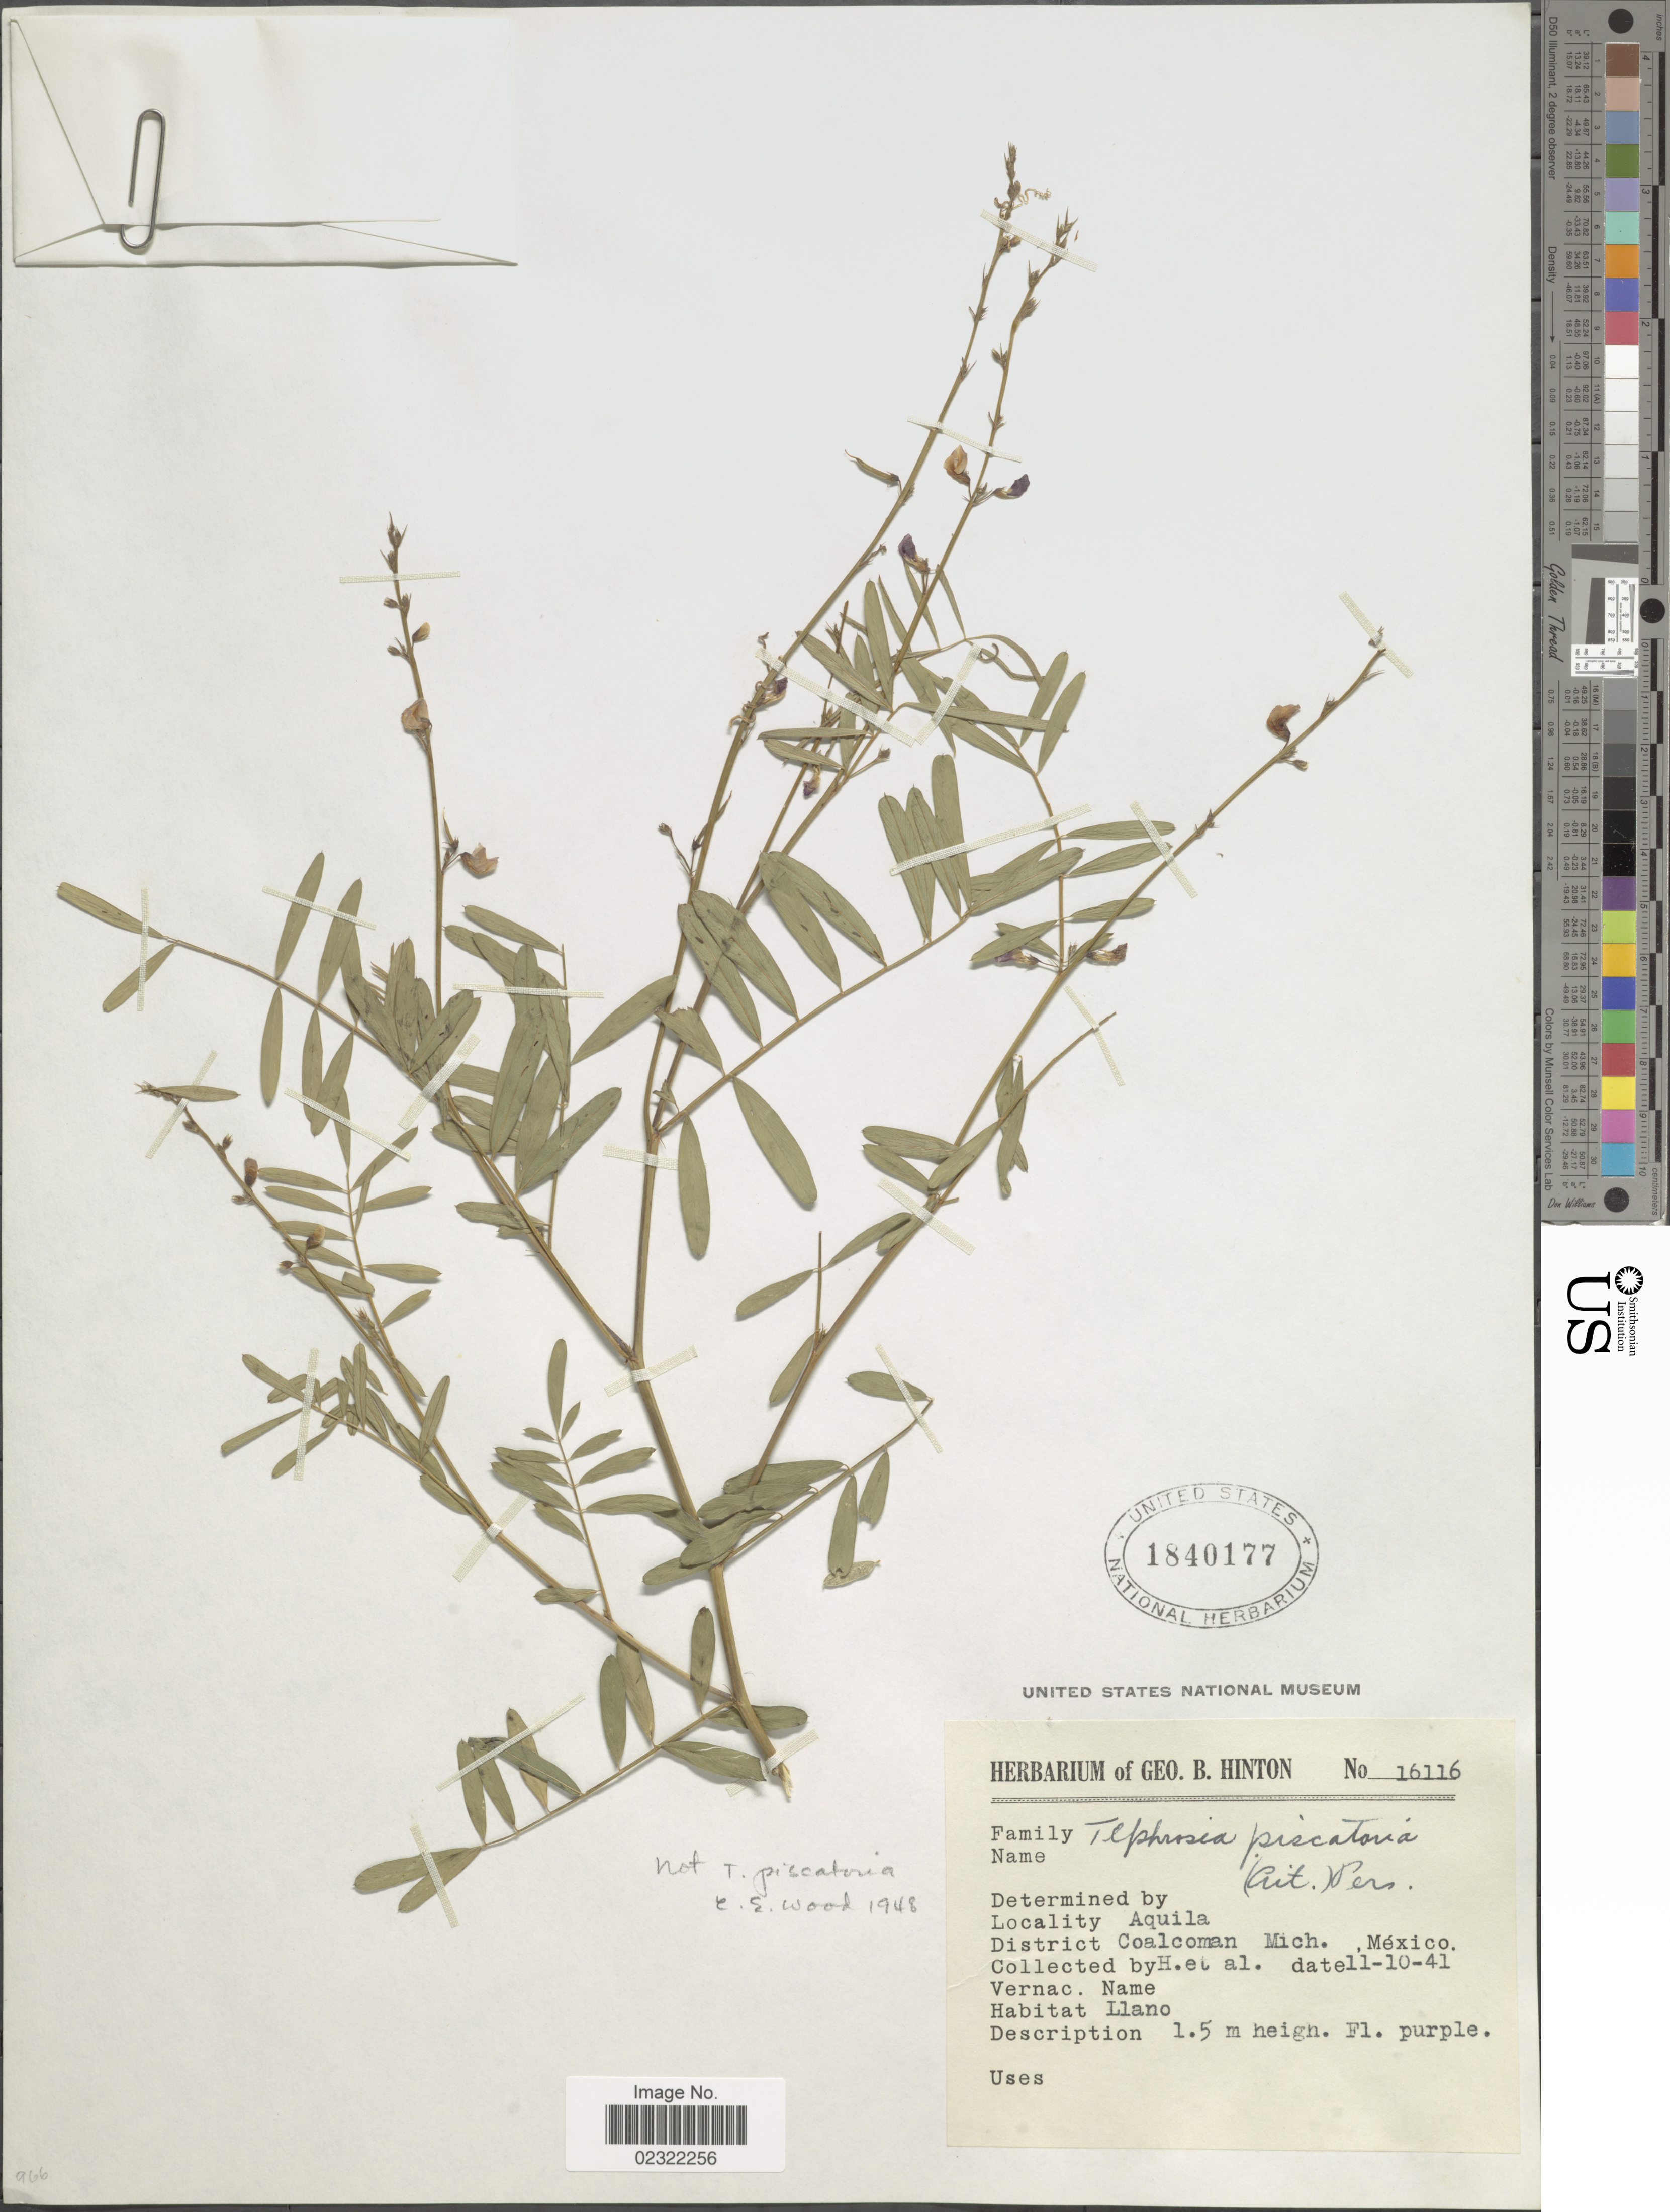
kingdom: Plantae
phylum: Tracheophyta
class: Magnoliopsida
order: Fabales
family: Fabaceae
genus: Tephrosia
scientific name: Tephrosia cinerea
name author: (L.) Pers.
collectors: G. B. Hinton & et al.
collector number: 16116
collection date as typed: Transcribed d/m/y: 11/10/41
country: Mexico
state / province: Michoacán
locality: Aquila, Coalcoman, Mich. Mexico.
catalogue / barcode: US 1840177